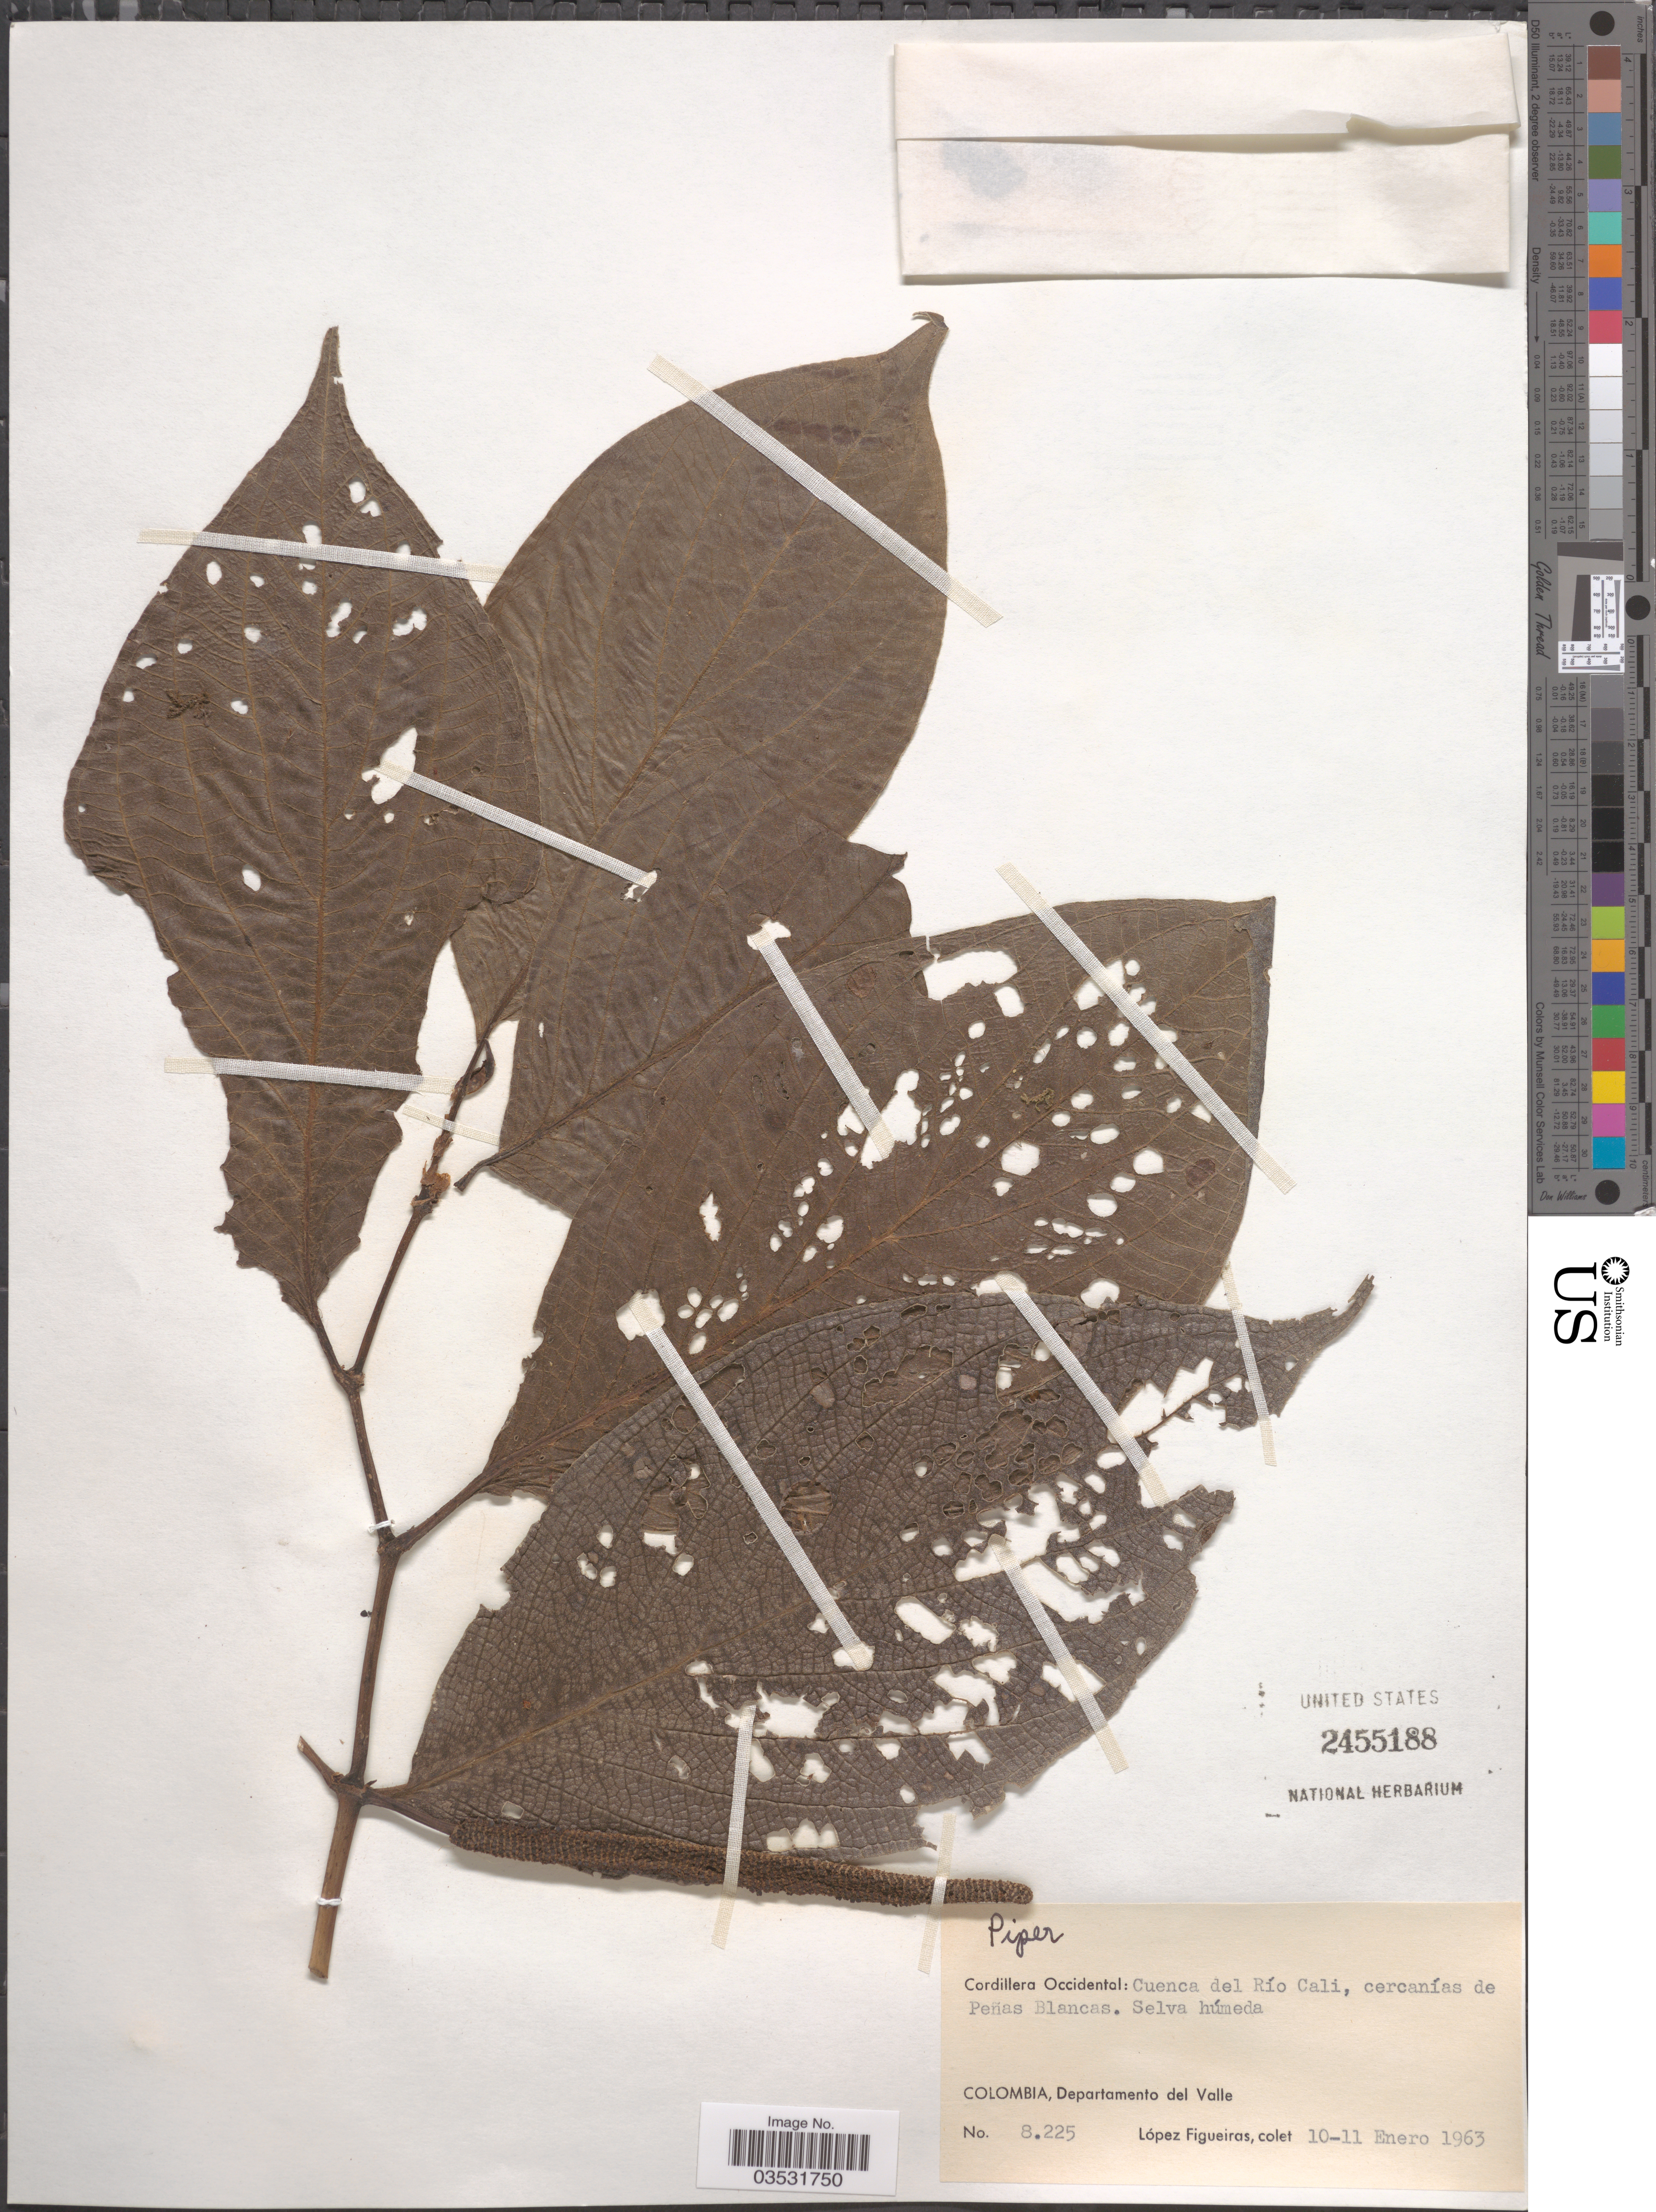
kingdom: Plantae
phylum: Tracheophyta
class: Magnoliopsida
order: Piperales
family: Piperaceae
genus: Piper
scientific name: Piper sp.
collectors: M. López Figueiras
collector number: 8225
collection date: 1963-01-10/1963-01-11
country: Colombia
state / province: Valle del Cauca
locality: Cordillera Occidental: Cuenca del Río Cali, cercanías de Peñas Blancas. Departamento del Valle.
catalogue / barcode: US 2455188